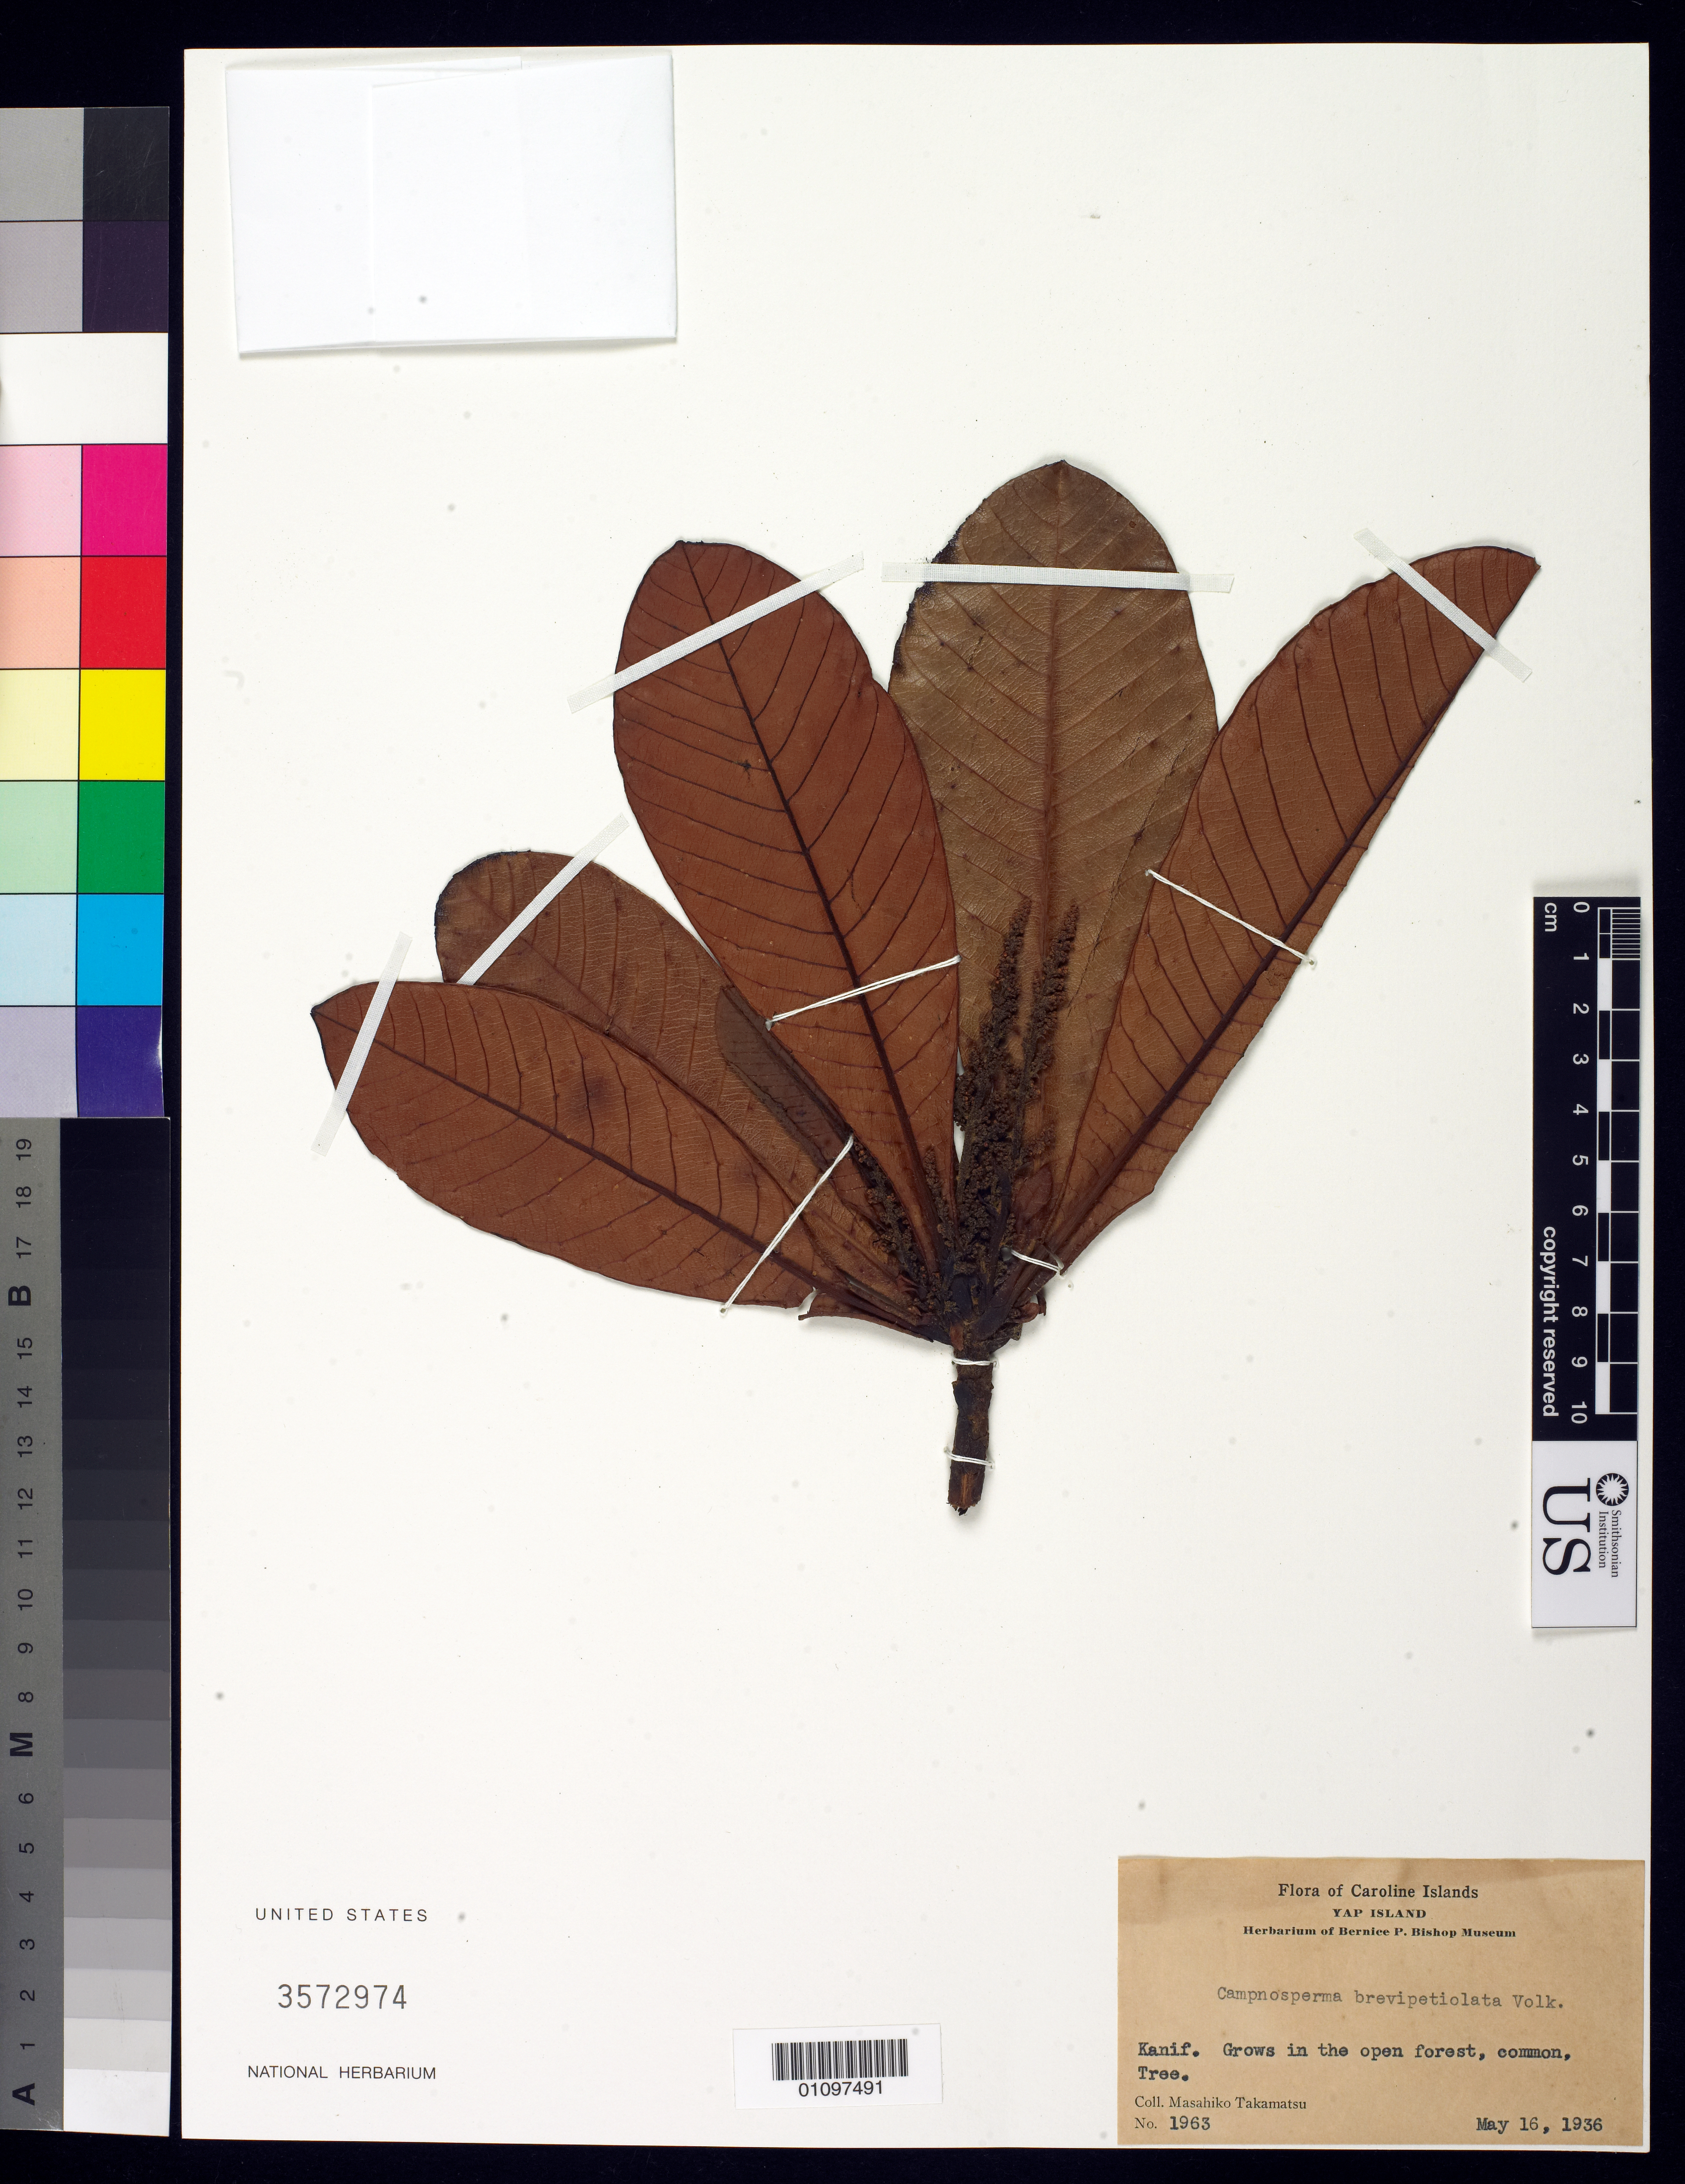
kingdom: Plantae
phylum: Tracheophyta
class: Magnoliopsida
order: Sapindales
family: Anacardiaceae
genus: Campnosperma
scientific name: Campnosperma brevipetiolatum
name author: Volk.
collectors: M. Takamatsu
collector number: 1963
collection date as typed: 16 May 1936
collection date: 1936-05-16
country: Micronesia, Federated States of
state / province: Yap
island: Yap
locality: Kanif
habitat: grows in the open forest.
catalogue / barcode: US 3572974